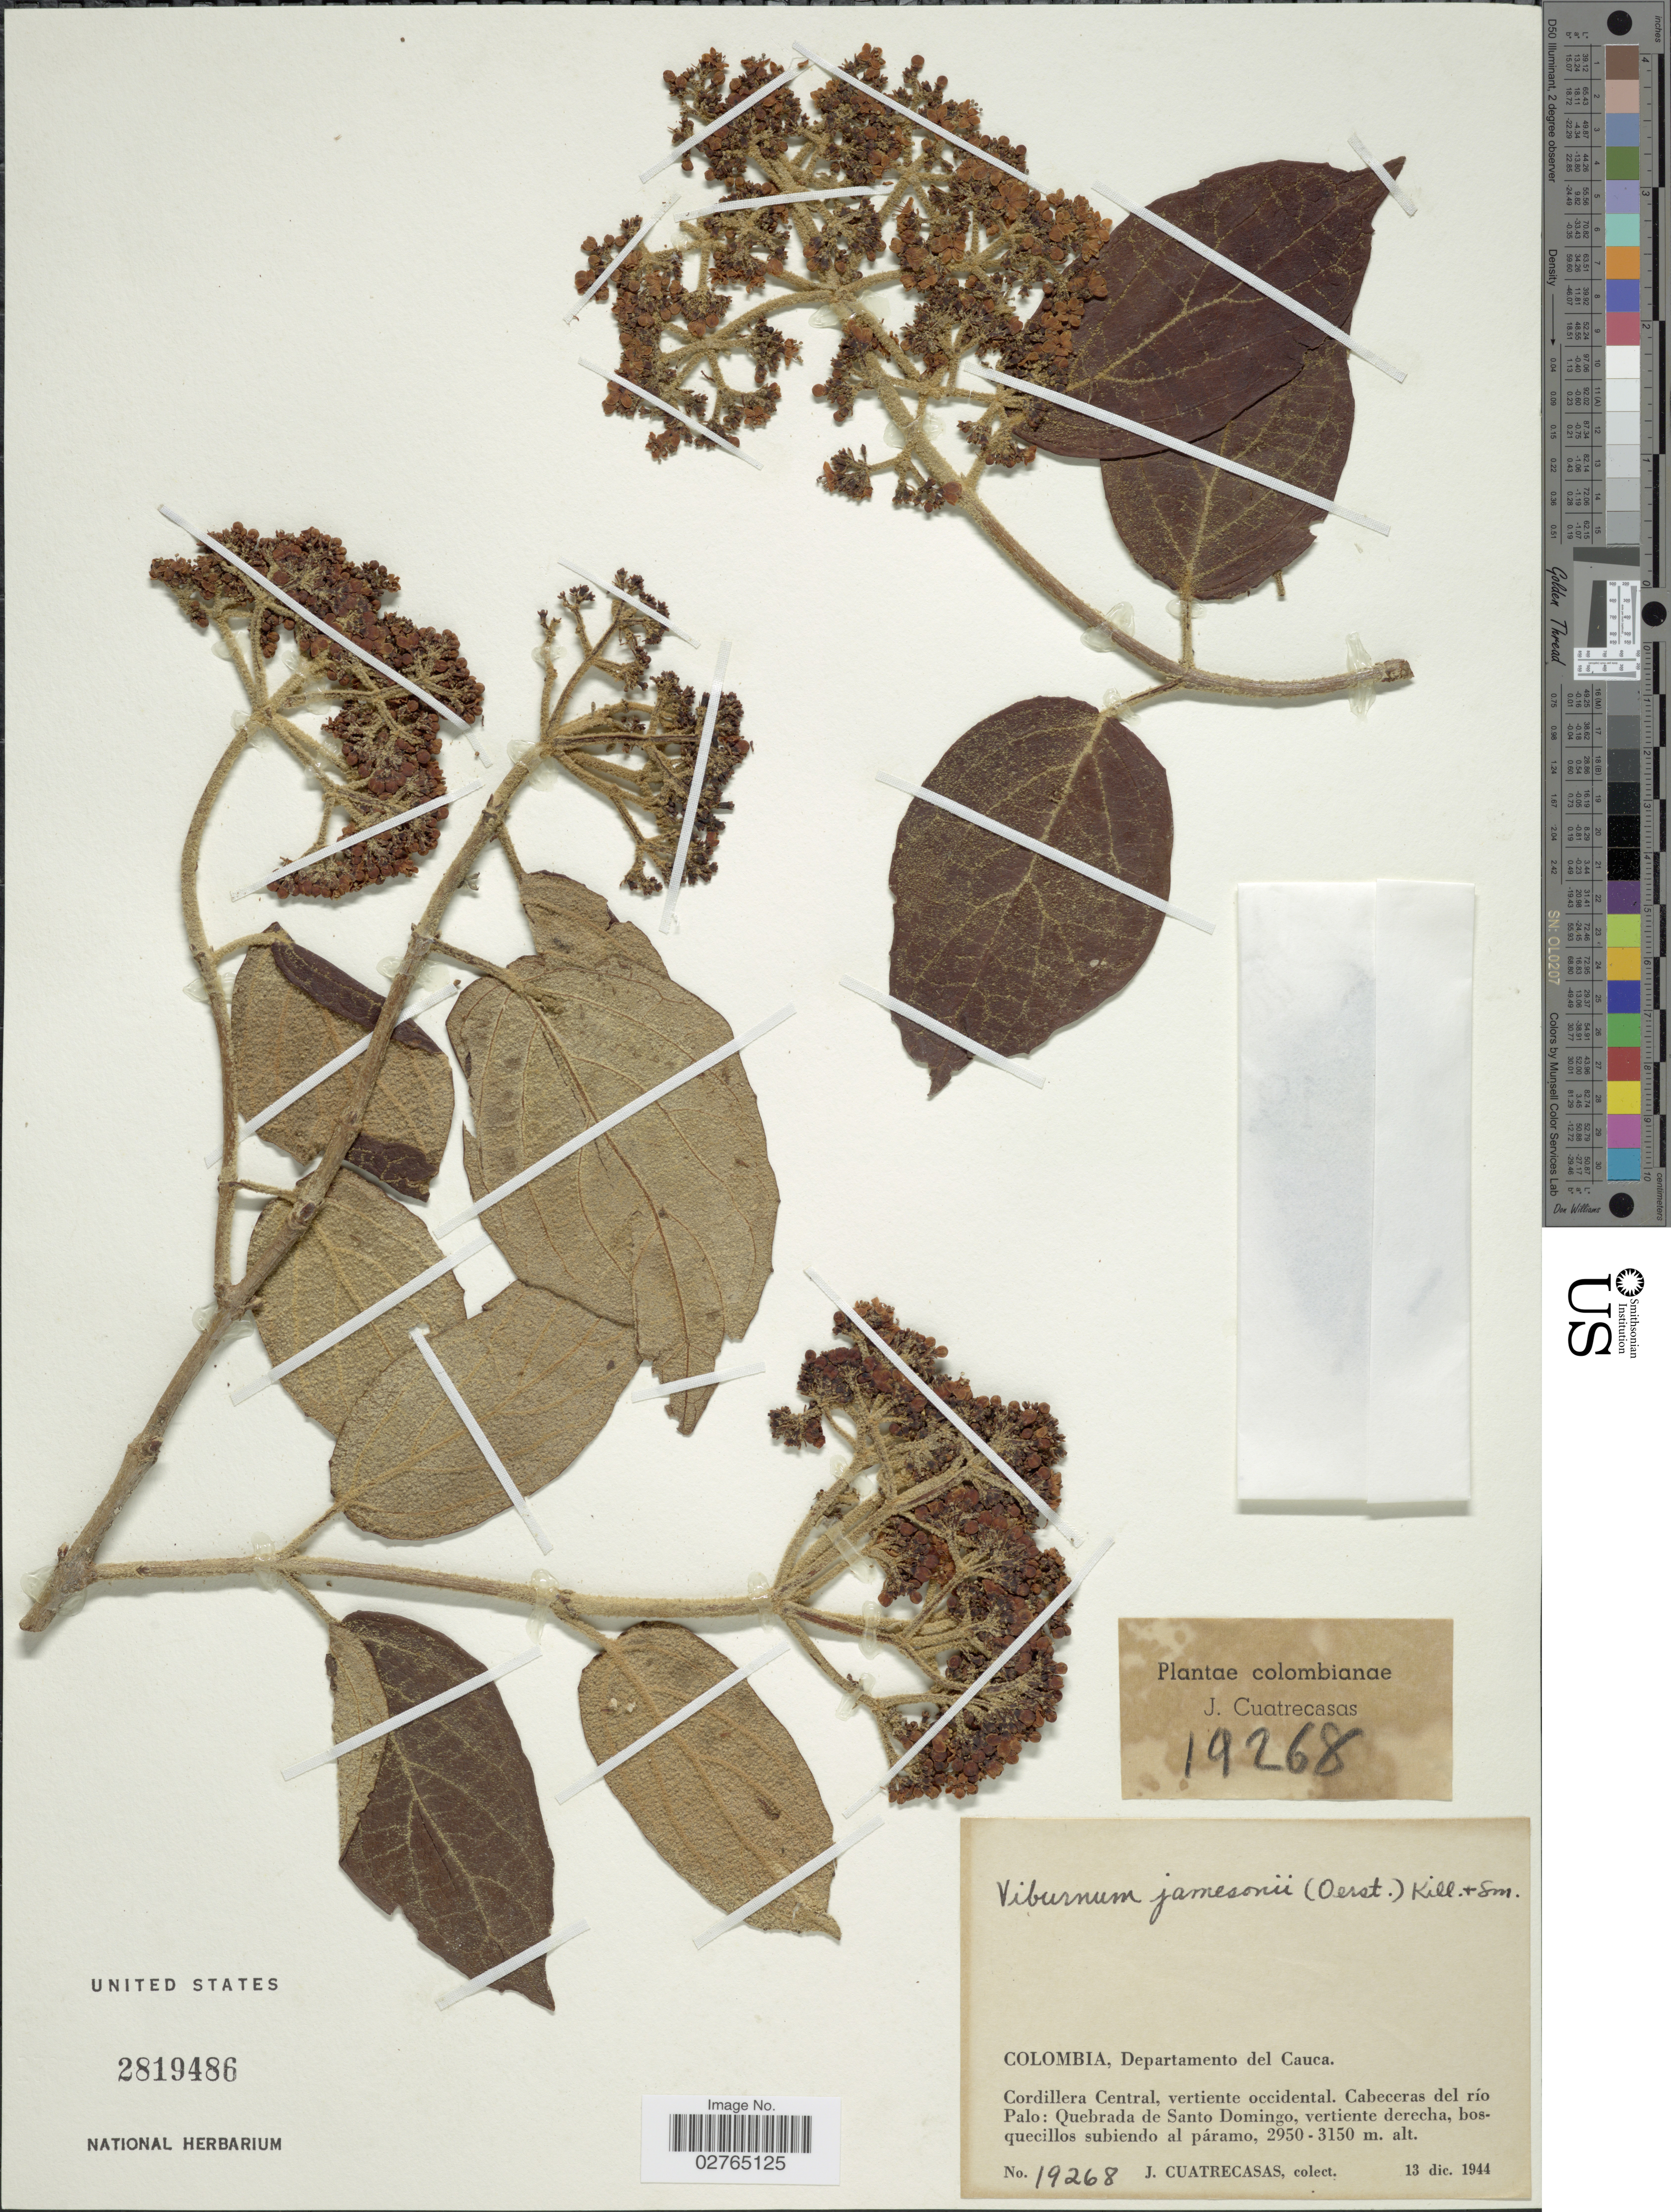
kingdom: Plantae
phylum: Tracheophyta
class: Magnoliopsida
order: Dipsacales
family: Viburnaceae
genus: Viburnum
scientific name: Viburnum jamesonii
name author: (Oerst.) Killip & A.C. Sm.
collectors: J. Cuatrecasas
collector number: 19268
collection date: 1944-12-13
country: Colombia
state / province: Cauca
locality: Departamento del Cauca. Cordillera Central, vertiente occidental. Cabeceras del rio Palo: Quebrada de Santo Domingo, vertiente derecha, bosquecillos subiendo al páramo.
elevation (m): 2950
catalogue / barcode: US 2819486